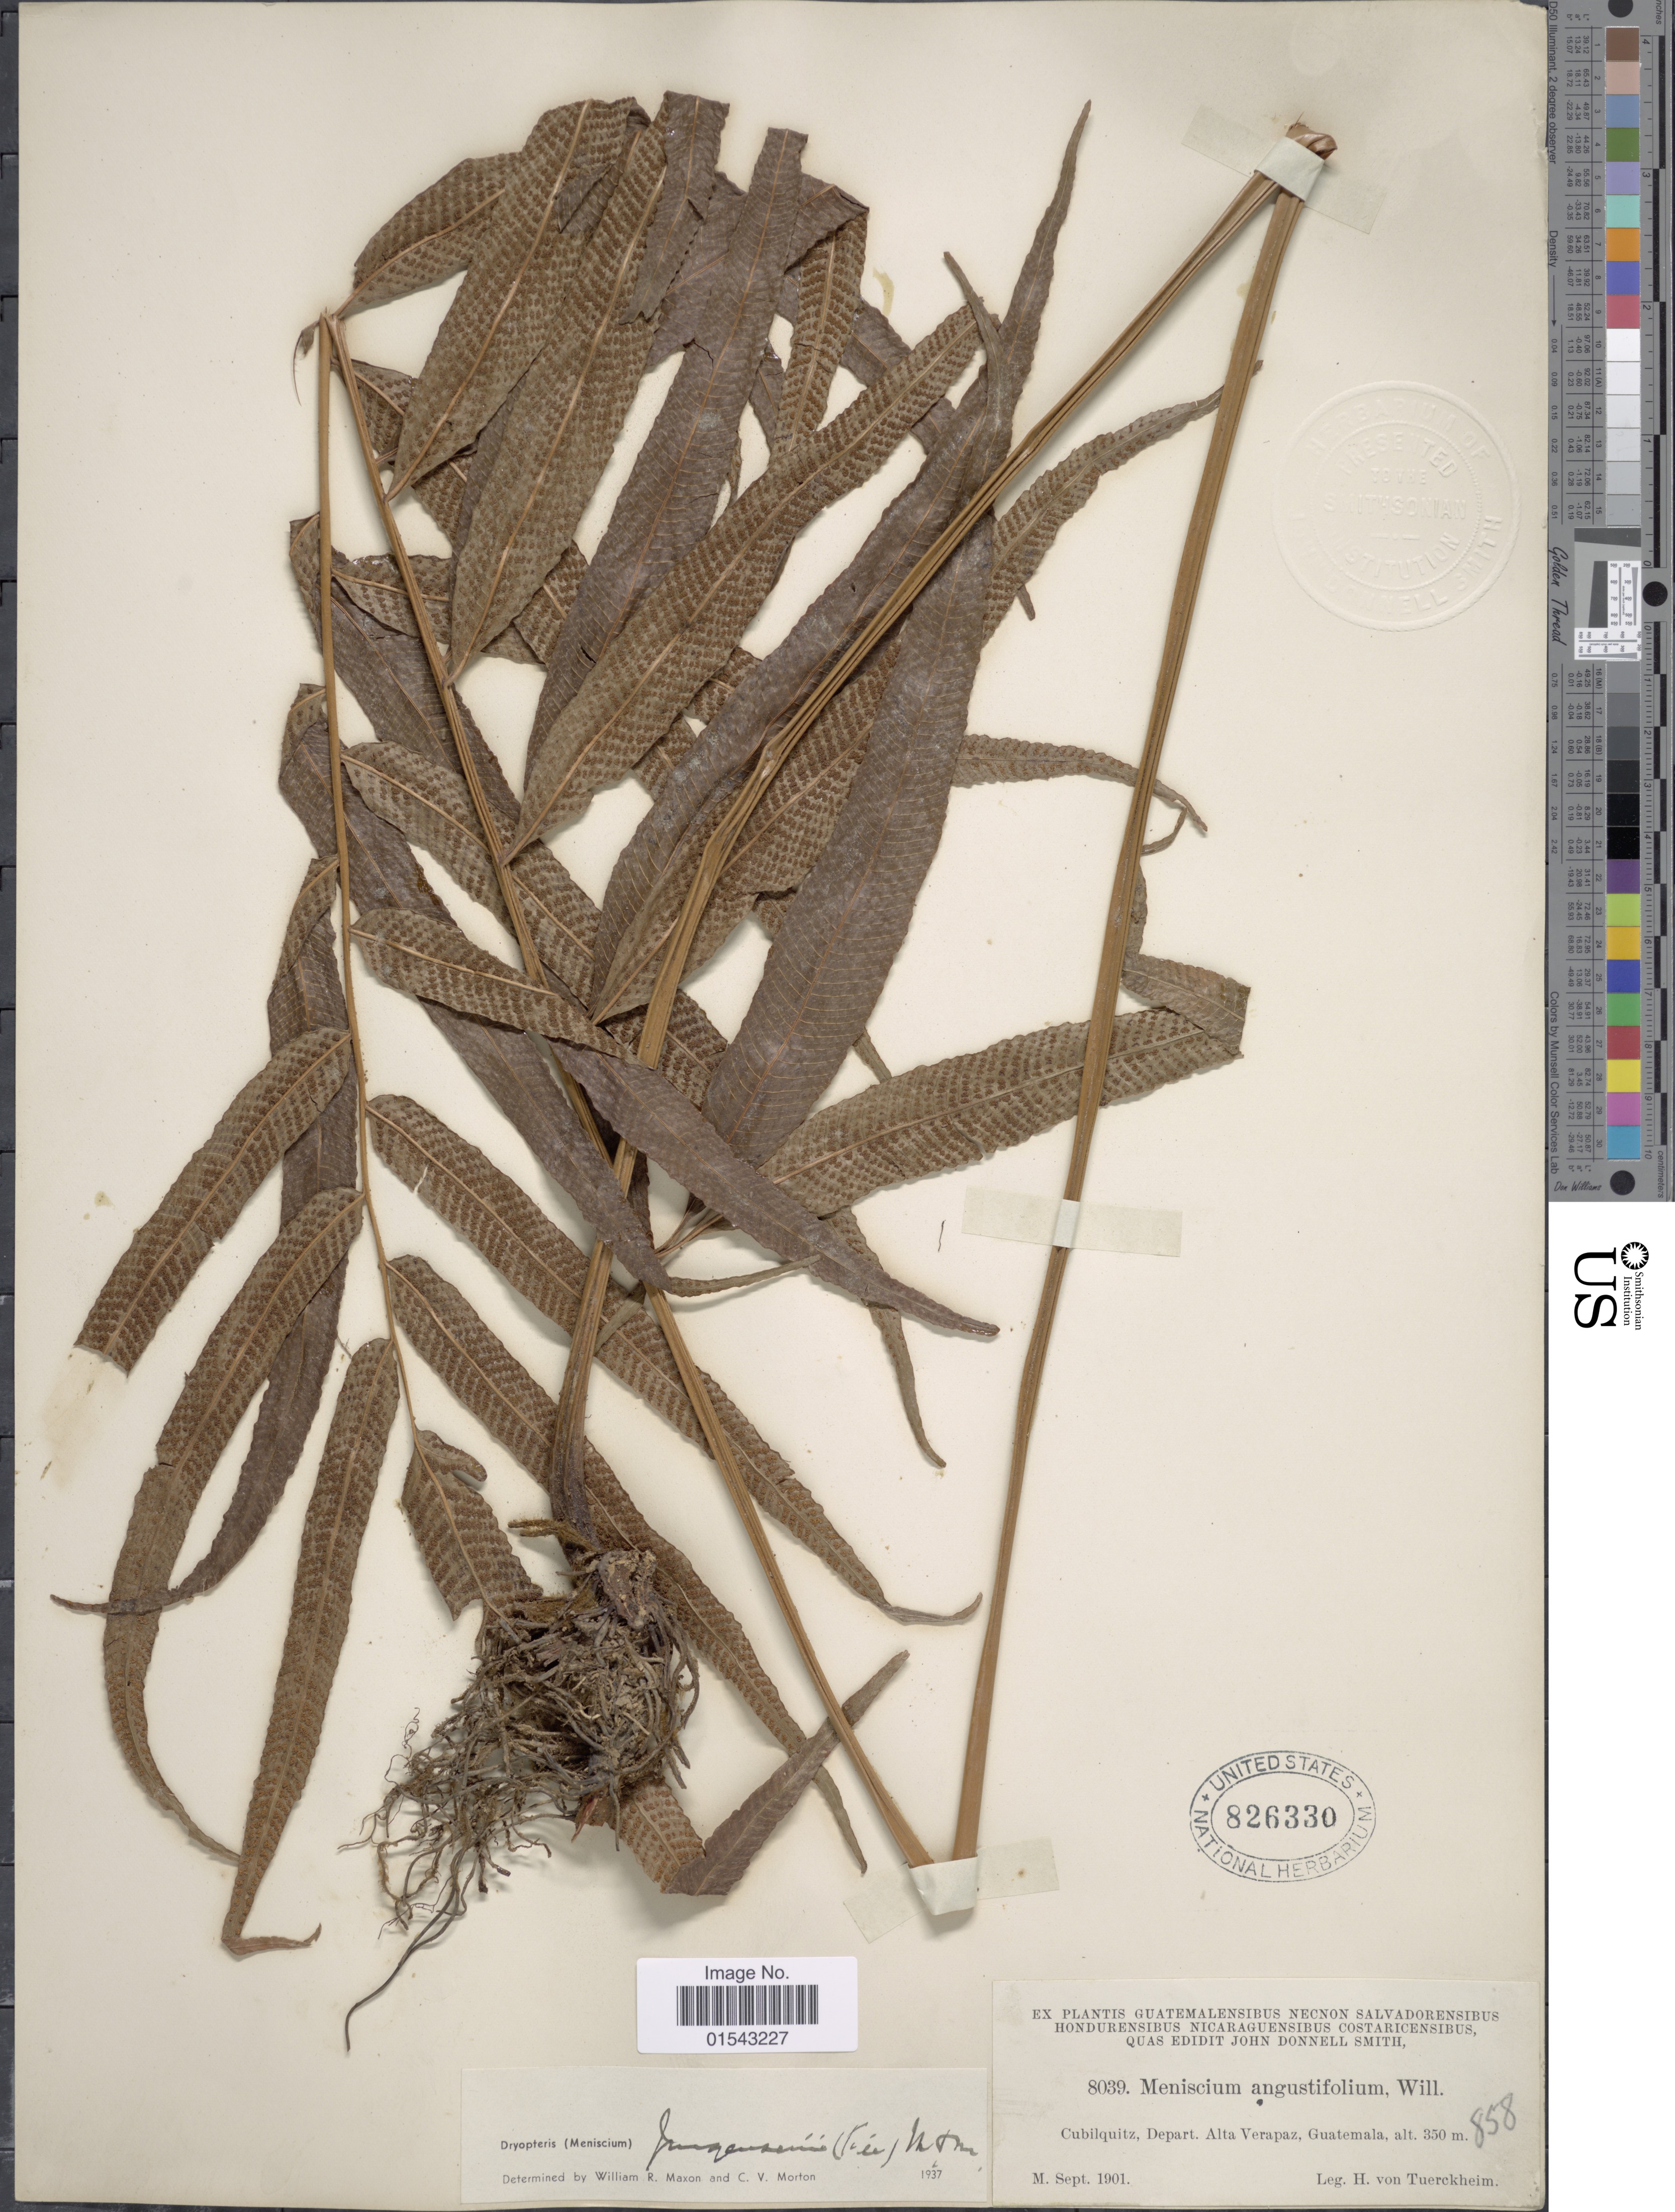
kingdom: Plantae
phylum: Tracheophyta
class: Polypodiopsida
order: Polypodiales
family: Thelypteridaceae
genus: Meniscium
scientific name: Meniscium falcatum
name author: Liebm.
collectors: H. von Tuerckheim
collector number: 8039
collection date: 1901-09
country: Guatemala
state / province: Alta Verapaz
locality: Cubilquitz, Depart. Alta Verapaz, Guatemala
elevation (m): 350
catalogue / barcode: US 826330